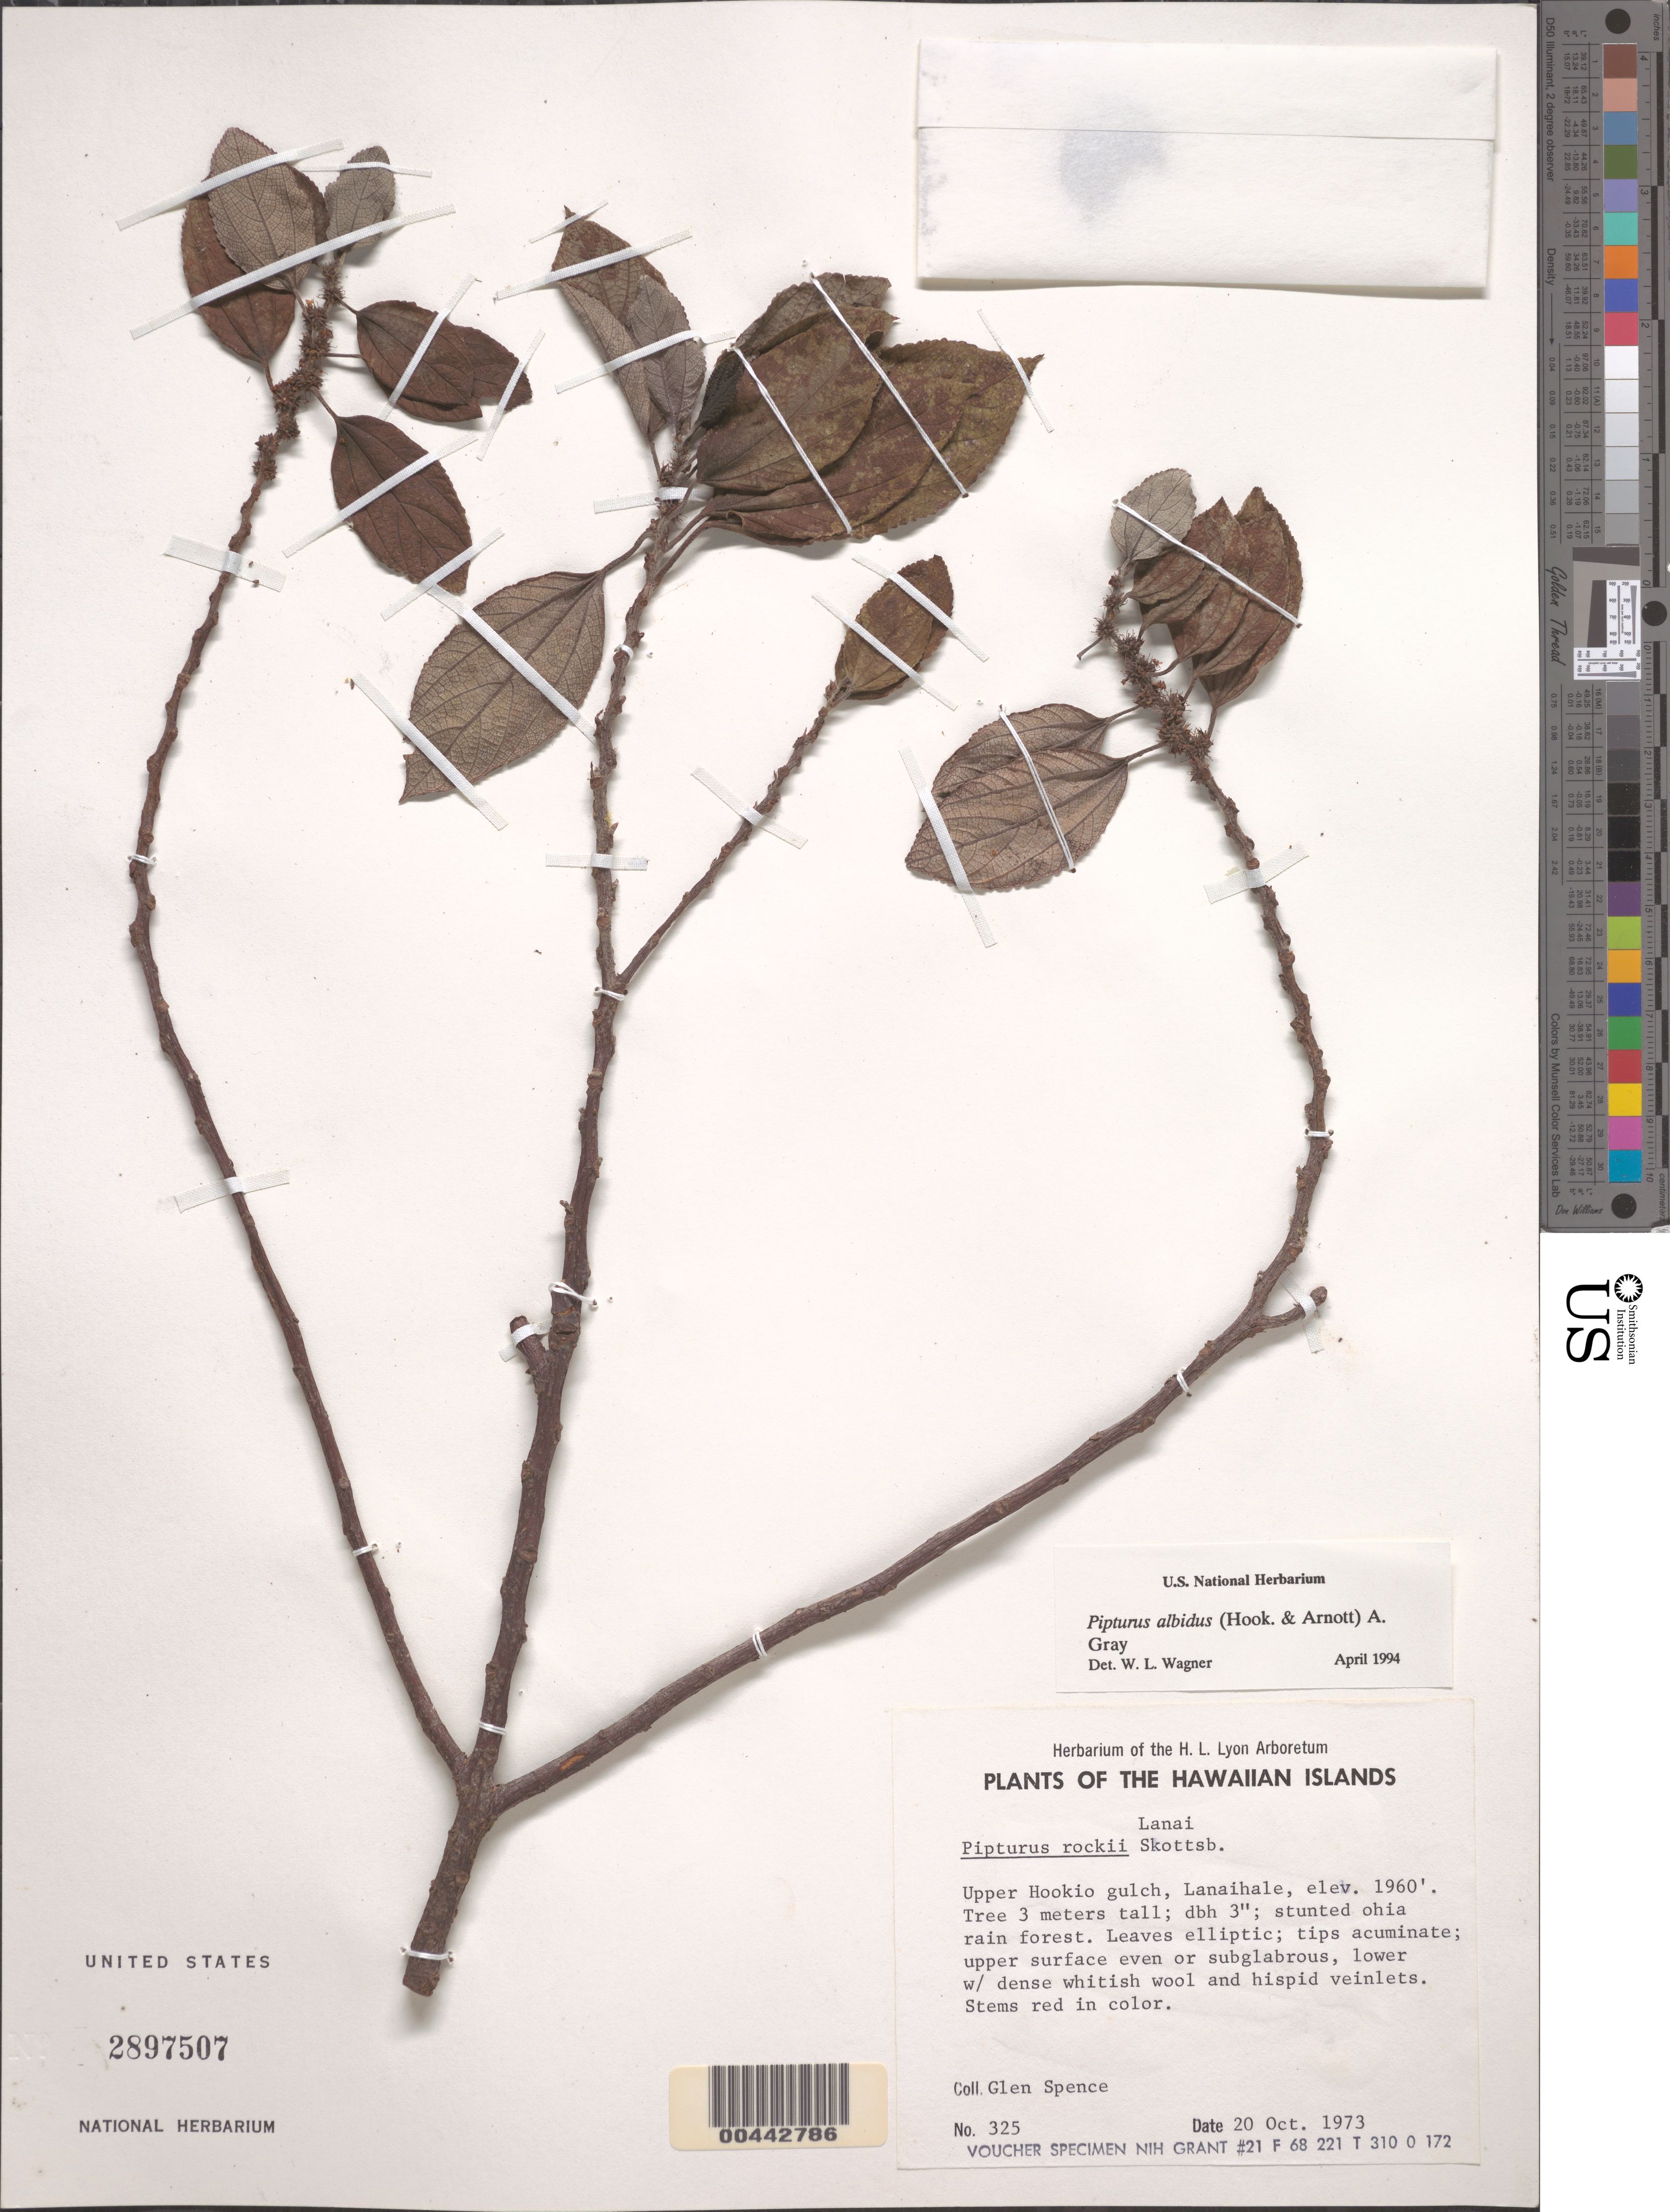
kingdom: Plantae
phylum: Tracheophyta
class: Magnoliopsida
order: Rosales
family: Urticaceae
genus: Pipturus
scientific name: Pipturus albidus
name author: (Hook. & Arn.) A. Gray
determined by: Wagner, W. L., (BOT), Smithsonian Institution - National Museum of Natural History (UNITED STATES)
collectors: G. Spence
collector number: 325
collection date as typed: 20 Oct 1973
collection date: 1973-10-20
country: United States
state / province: Hawaii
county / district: Maui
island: Lana'i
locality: Upper Hookio gulch, Lanaihale.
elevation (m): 597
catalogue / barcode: US 2897507